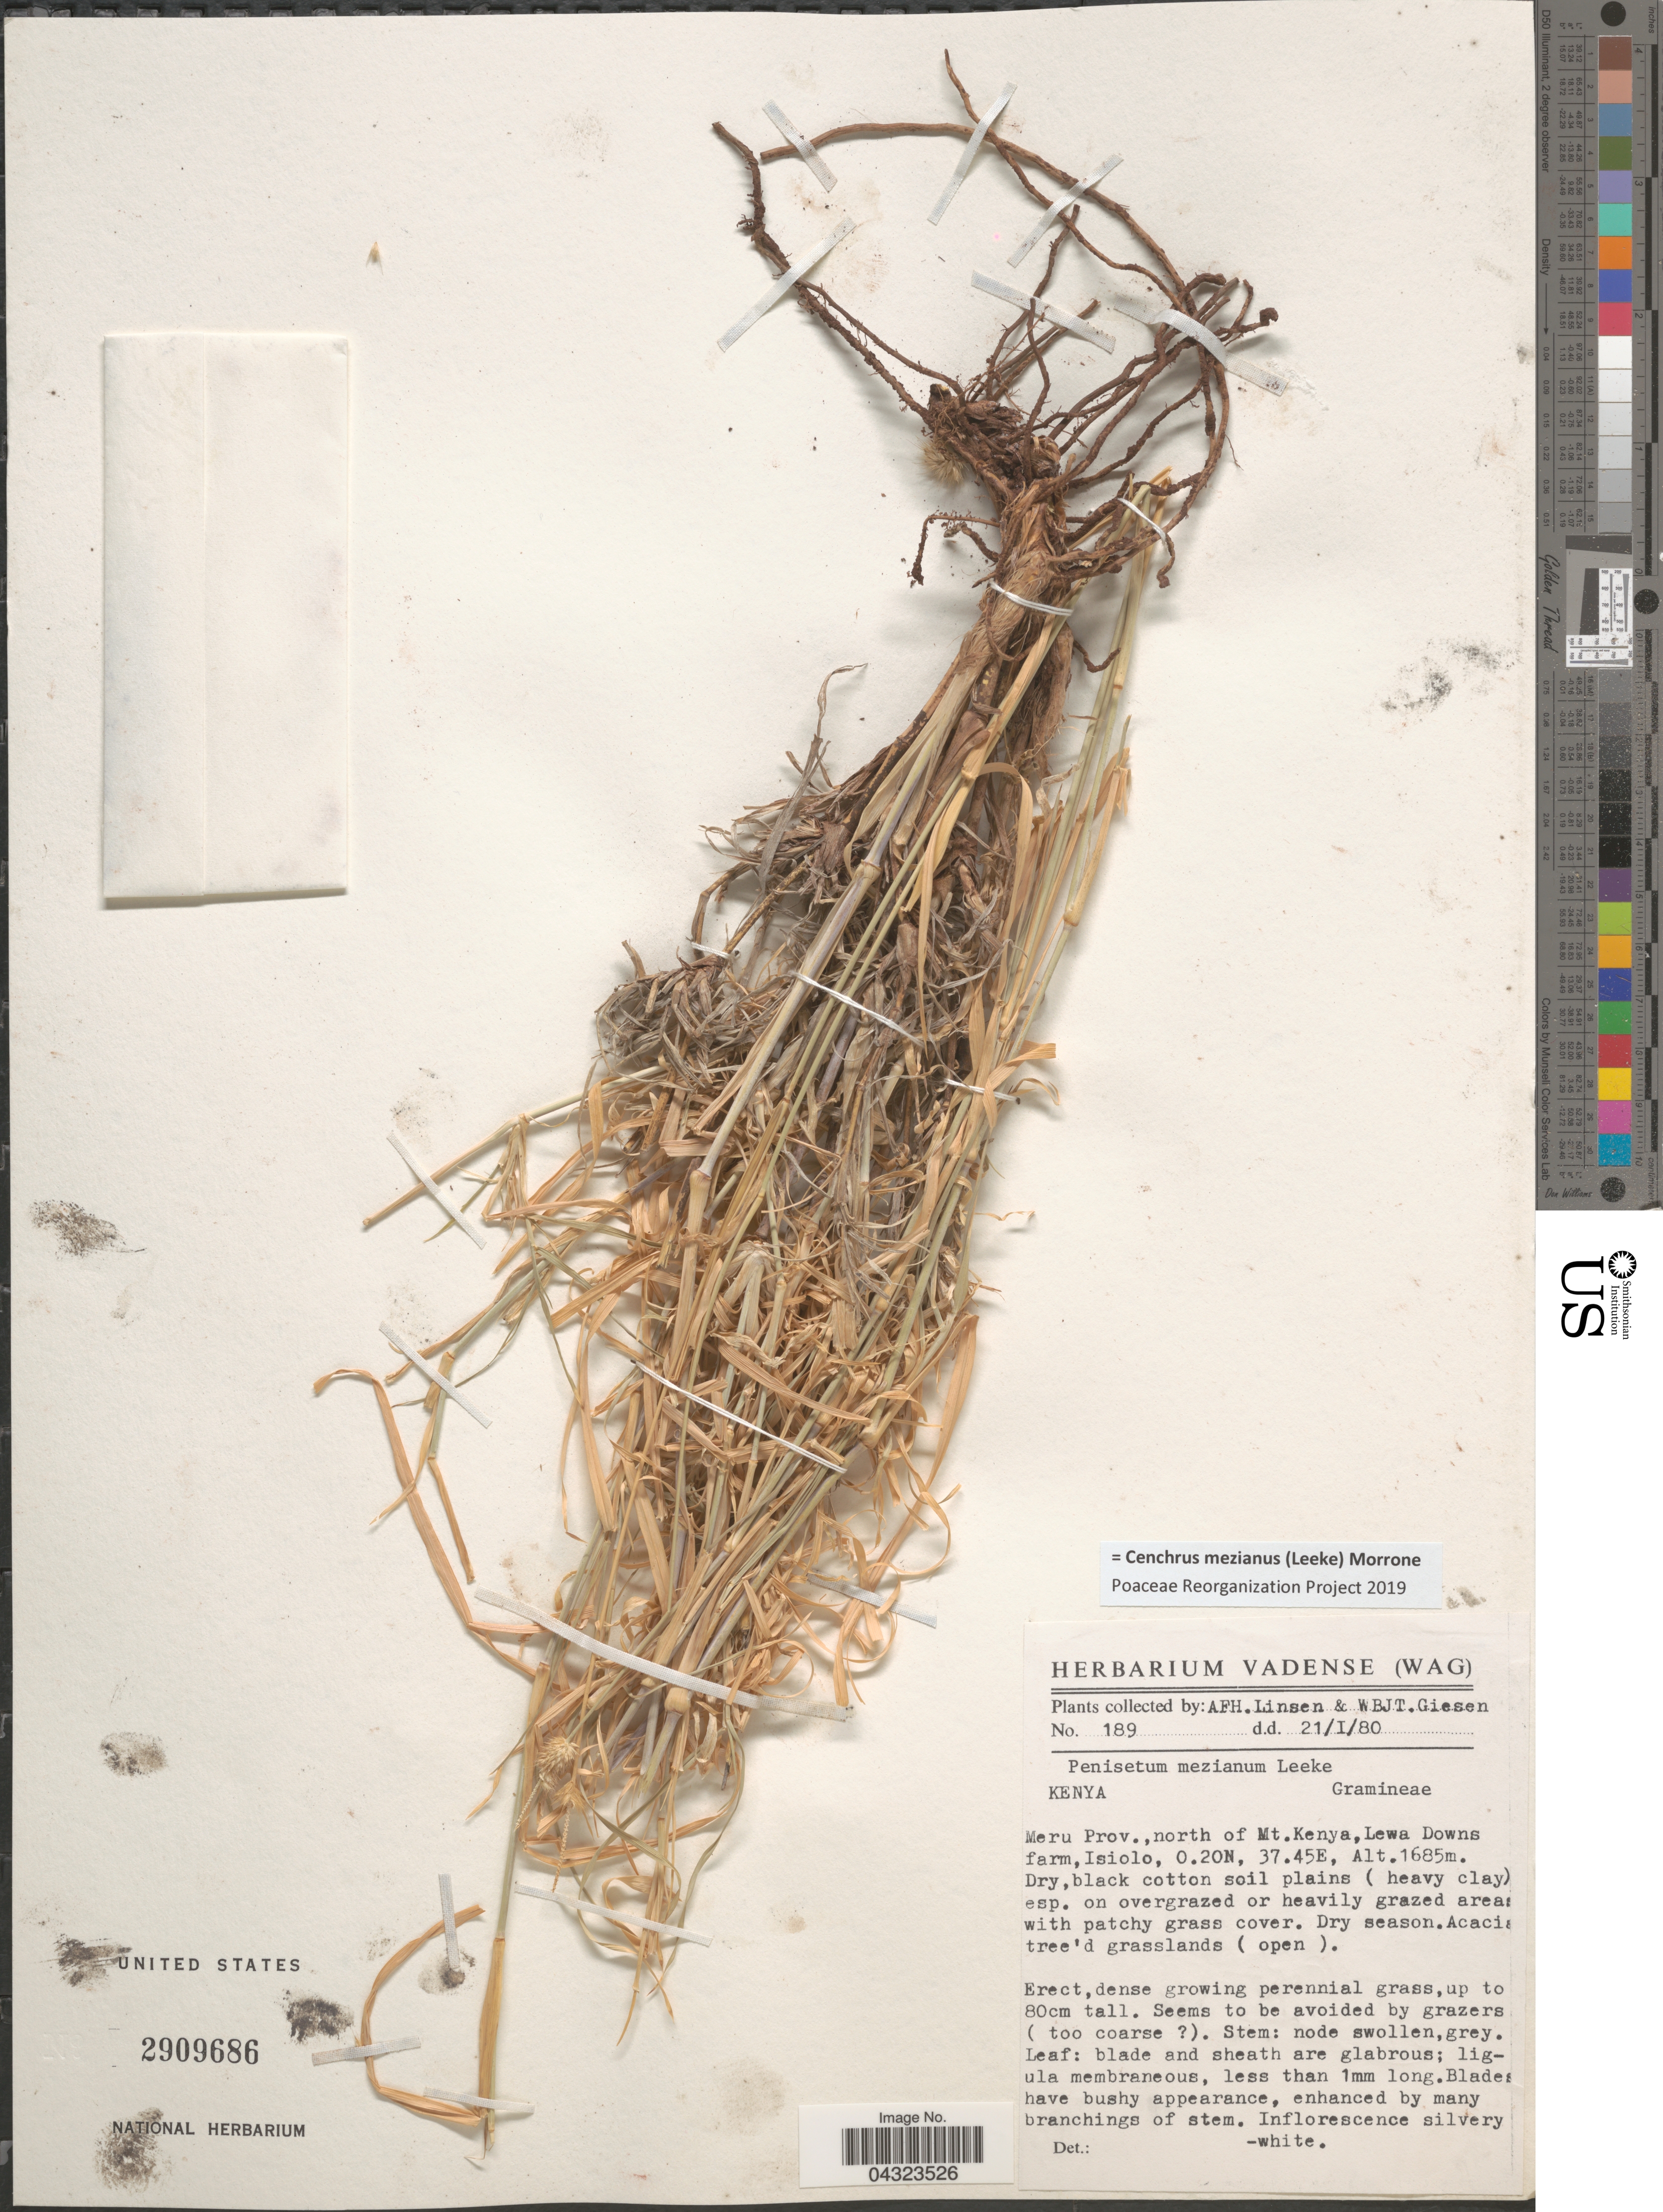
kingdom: Plantae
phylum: Tracheophyta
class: Liliopsida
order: Poales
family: Poaceae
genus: Cenchrus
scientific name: Cenchrus mezianus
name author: (Leeke) Morrone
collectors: A. Linsen & W. Giesen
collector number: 189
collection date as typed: Transcribed d/m/y: 21/1/80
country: Kenya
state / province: Meru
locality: North of Mt. Kenya, Lewa Downs farm, Isiolo.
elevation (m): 1685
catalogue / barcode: US 2909686